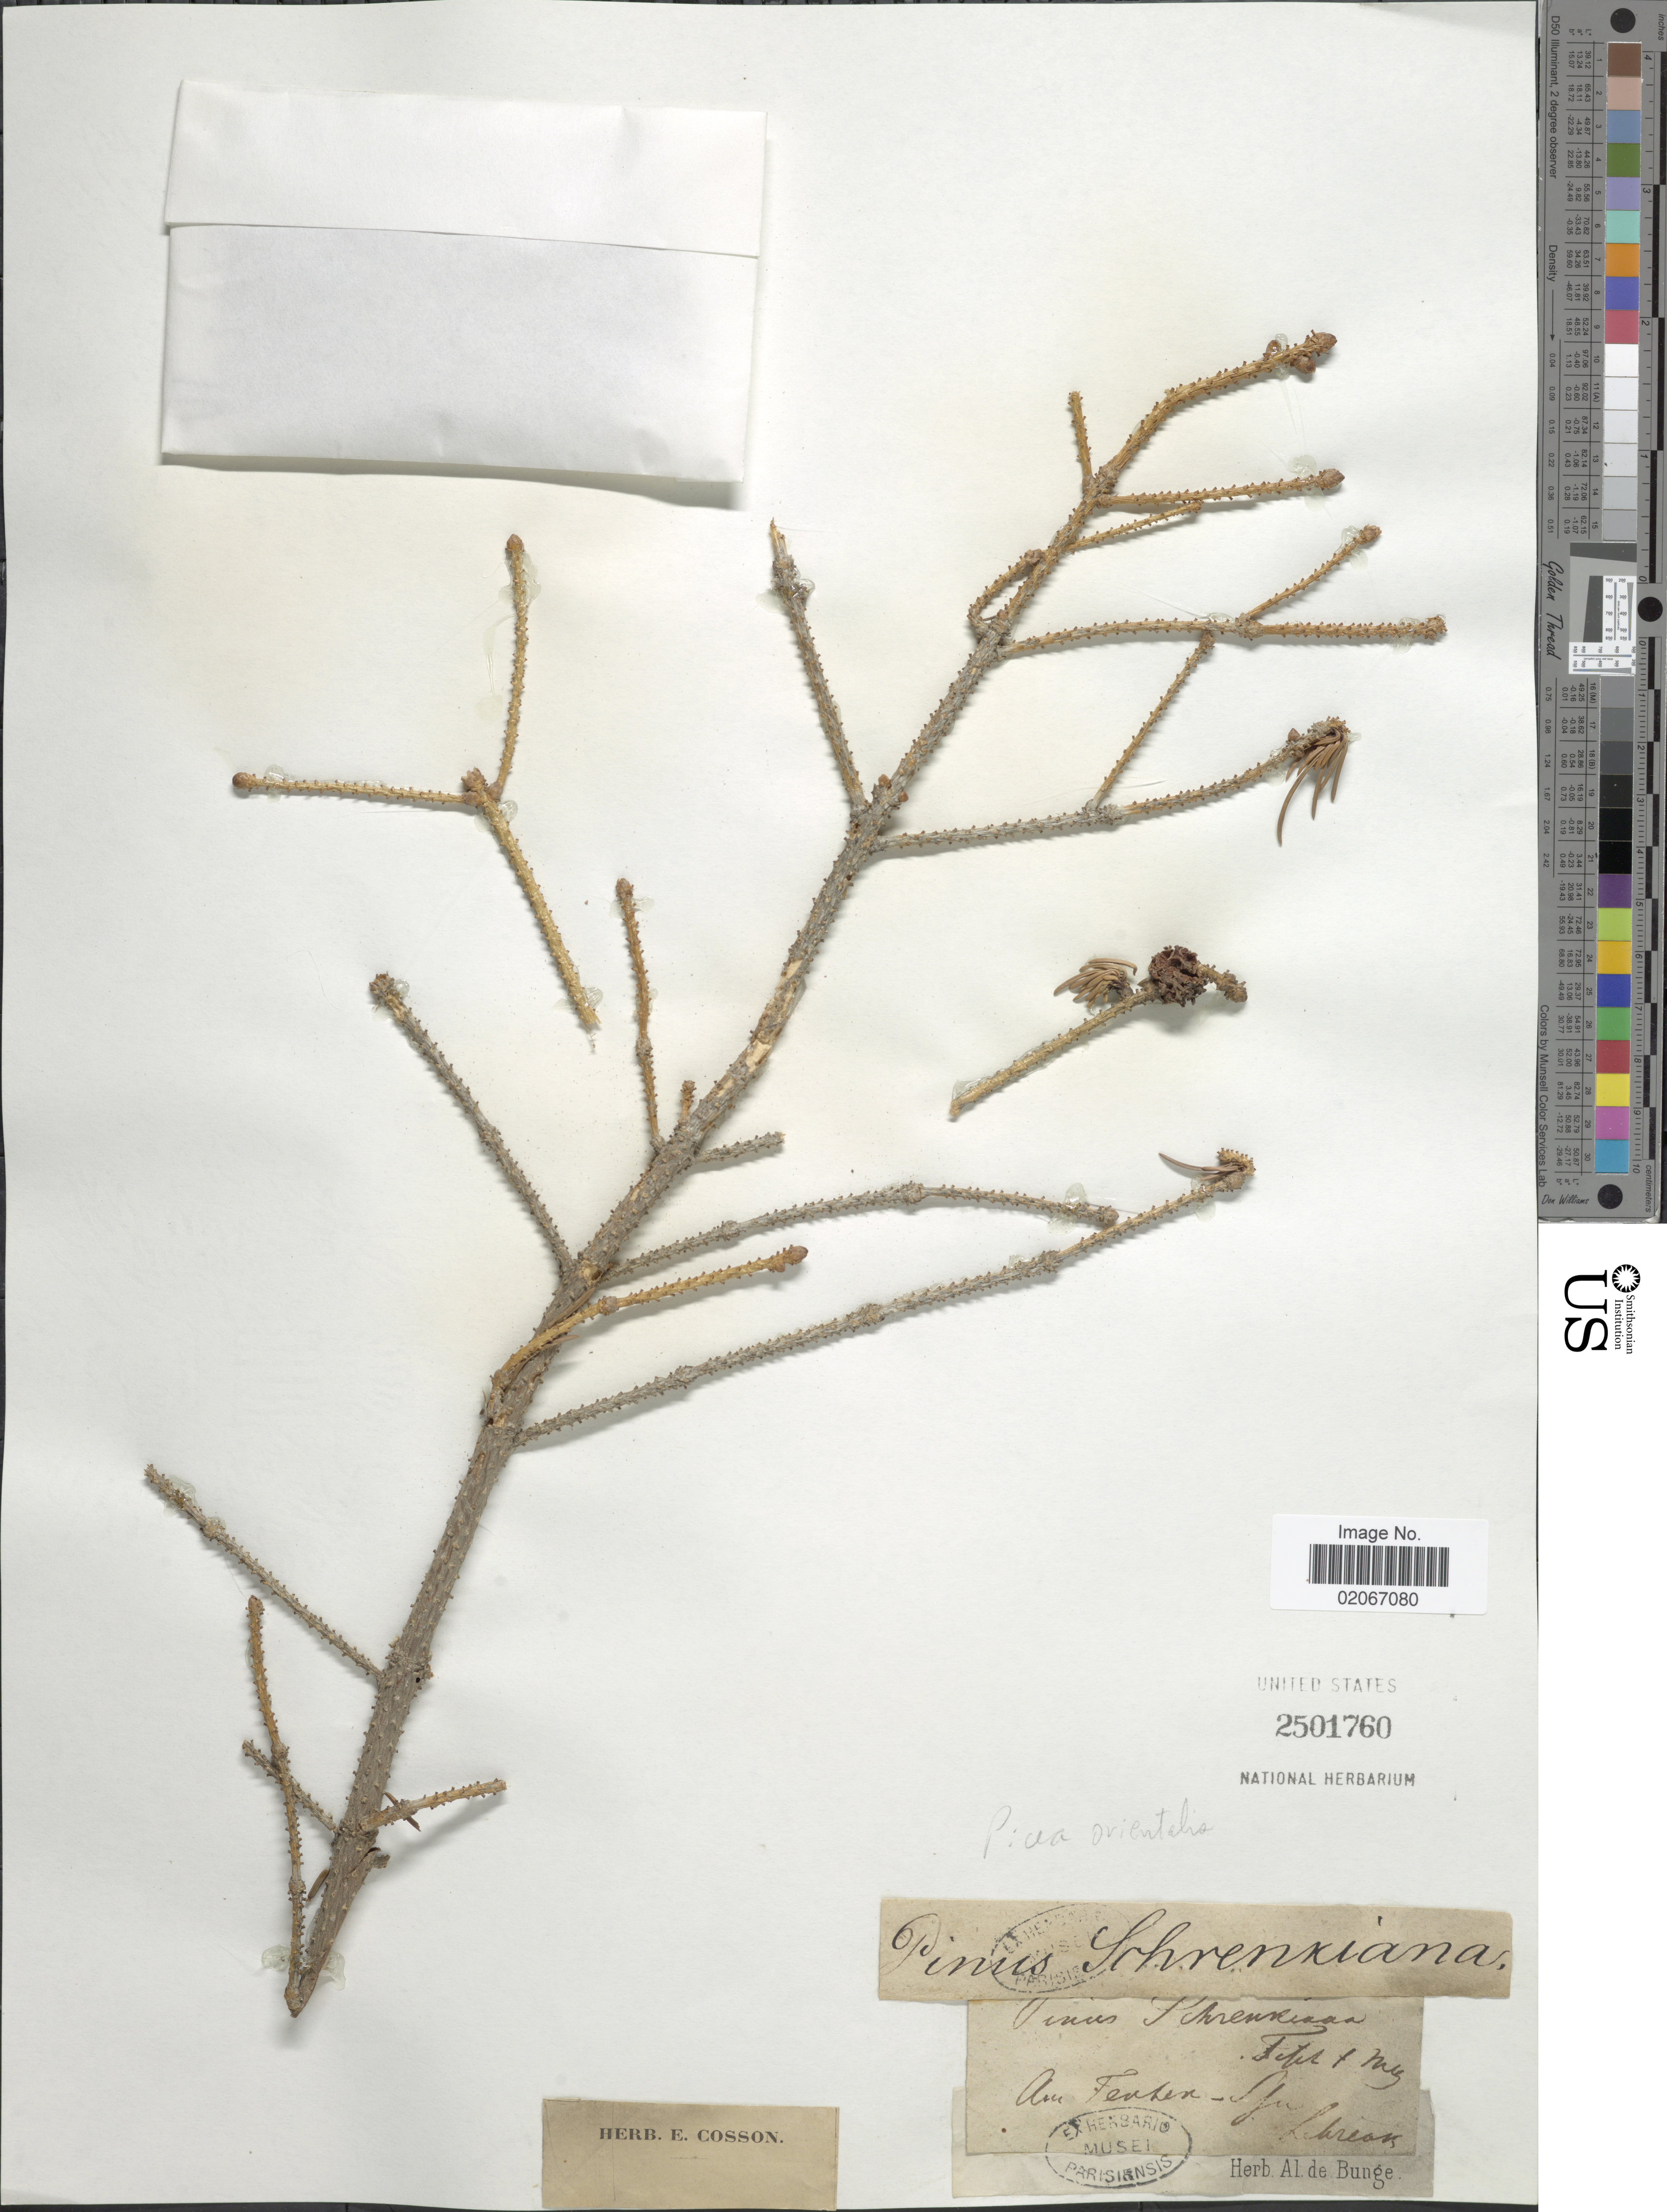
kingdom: Plantae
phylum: Tracheophyta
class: Pinopsida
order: Pinales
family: Pinaceae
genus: Picea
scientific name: Picea orientalis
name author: (L.) Peterm.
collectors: A.G. Schrenk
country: China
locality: Am Tenhen-Tsū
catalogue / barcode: US 2501760